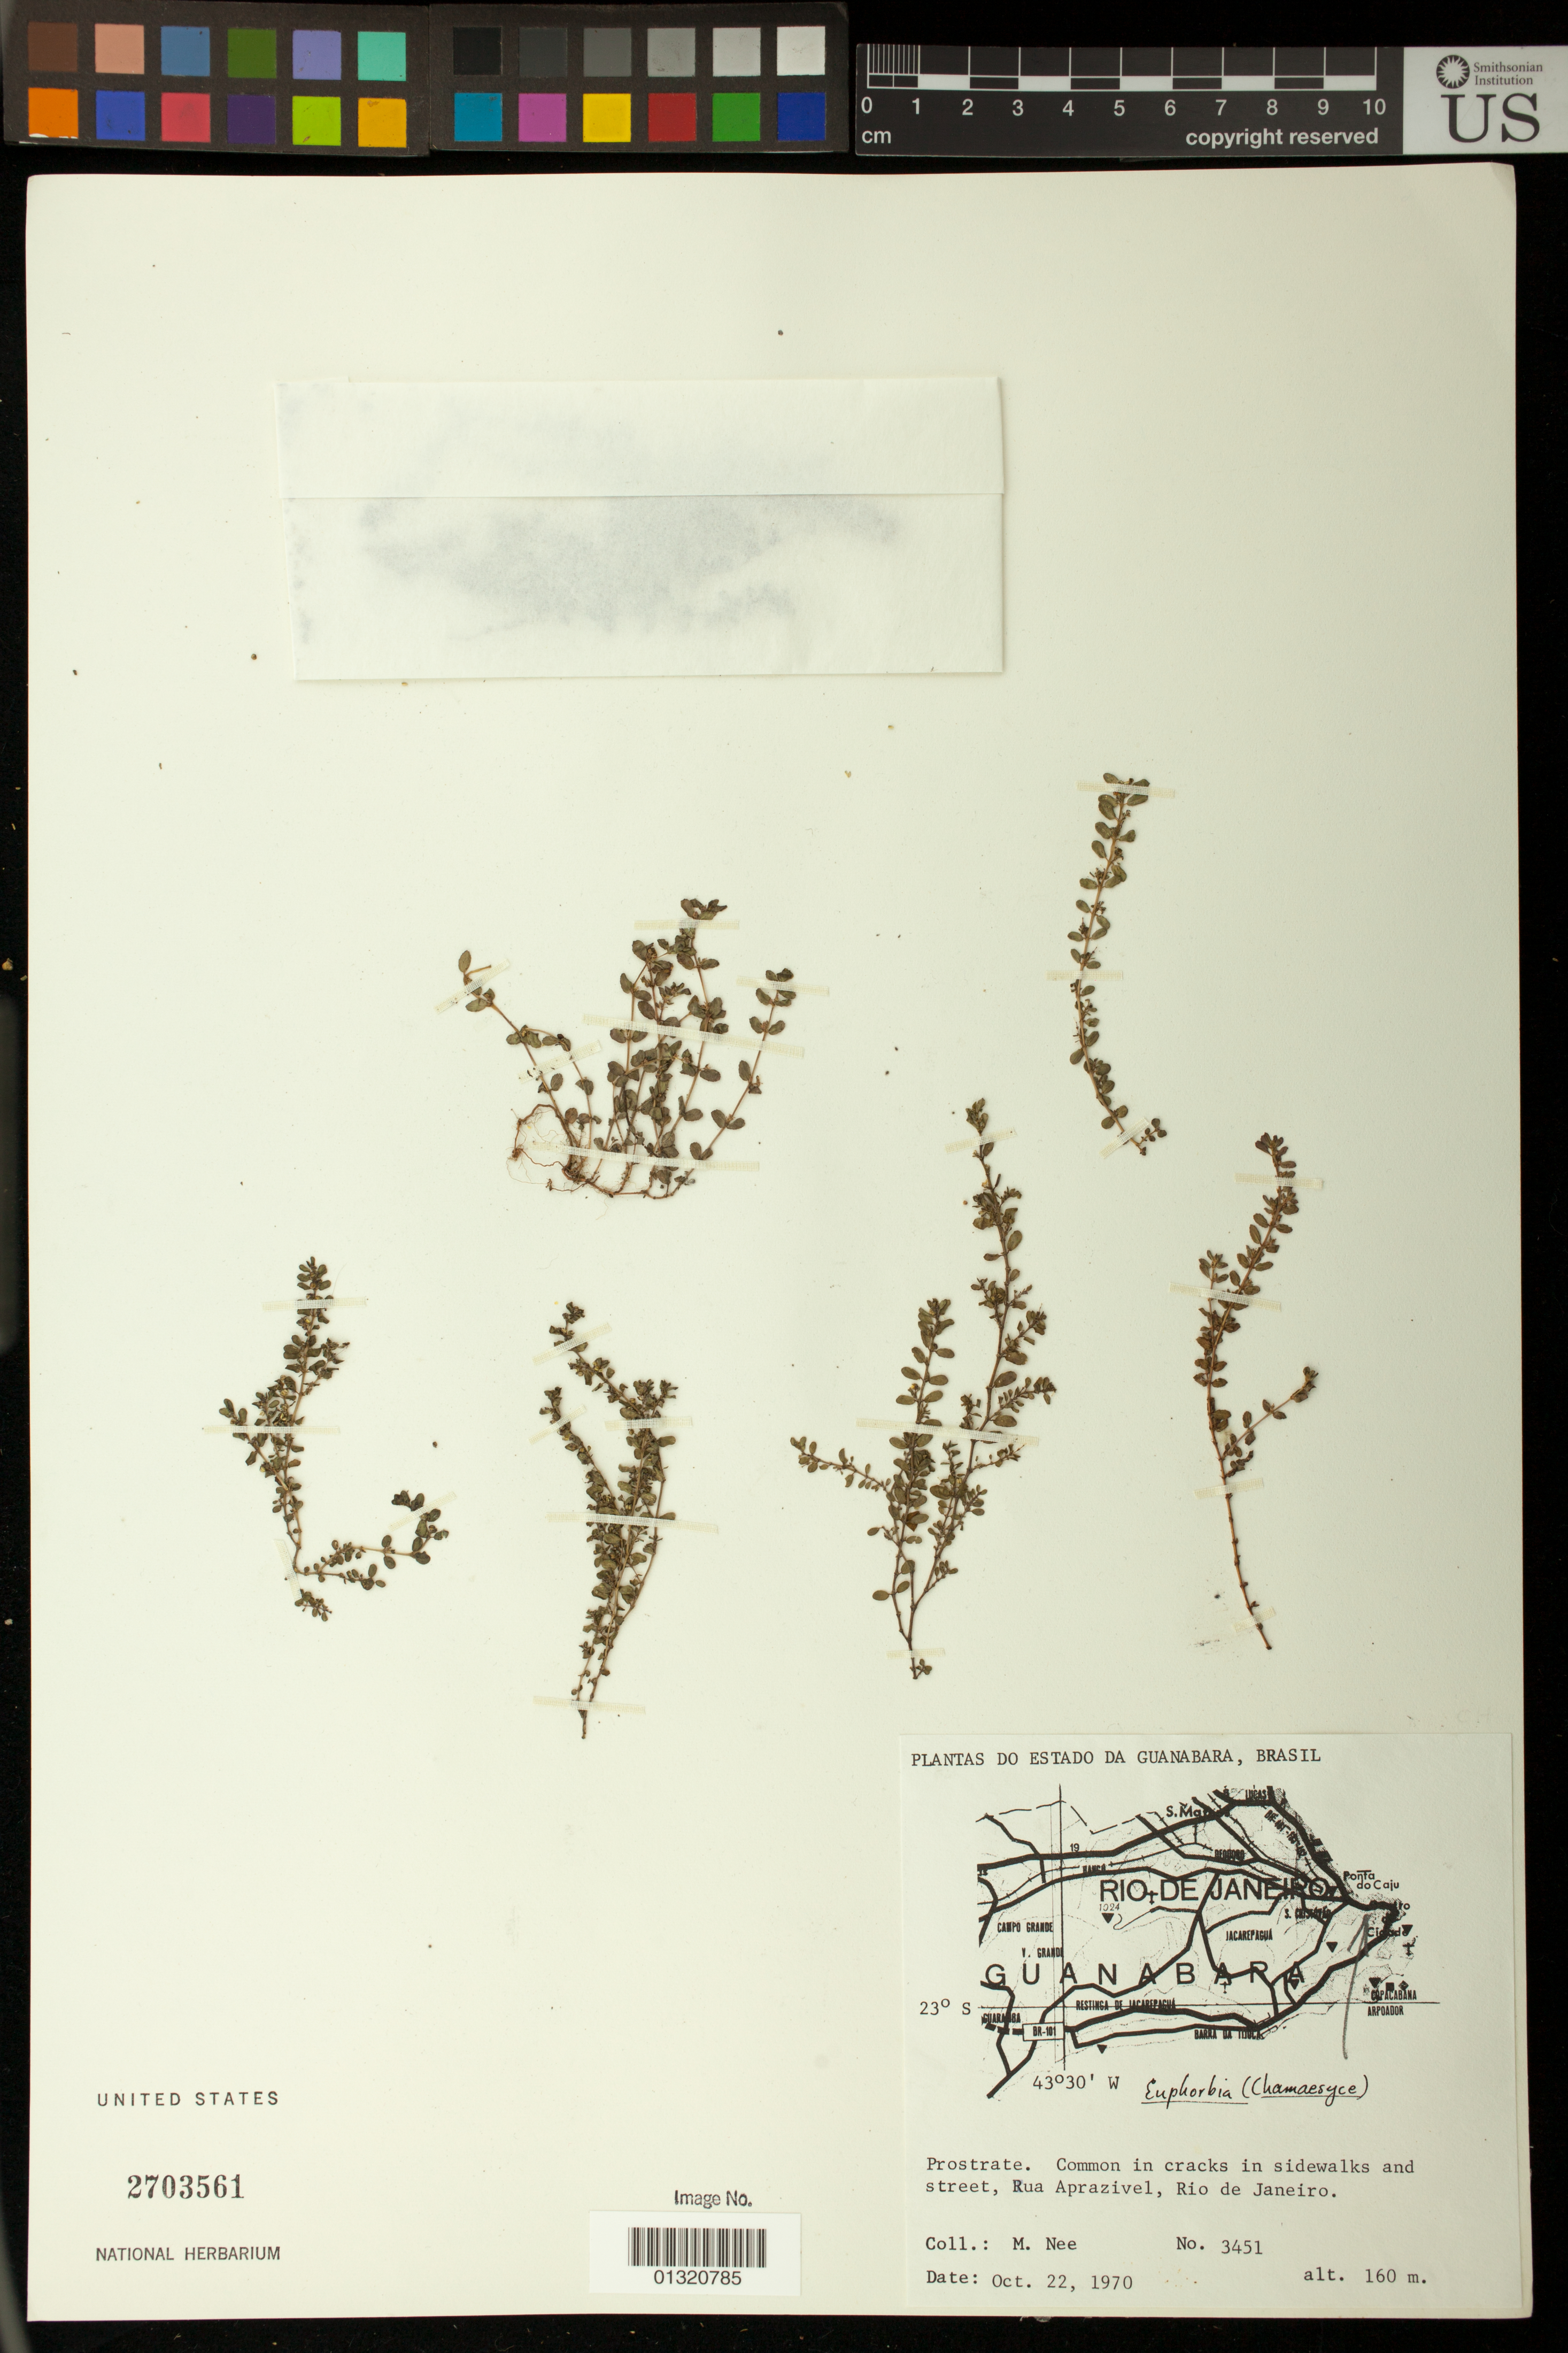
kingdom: Plantae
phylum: Tracheophyta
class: Magnoliopsida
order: Malpighiales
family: Euphorbiaceae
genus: Euphorbia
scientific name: Euphorbia sp.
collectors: M. Nee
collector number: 3451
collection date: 1970-10-22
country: Brazil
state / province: Rio de Janeiro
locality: in sidewalks and street, Rua Aprazivel, Rio de Janeiro.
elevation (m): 160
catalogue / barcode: US 2703561